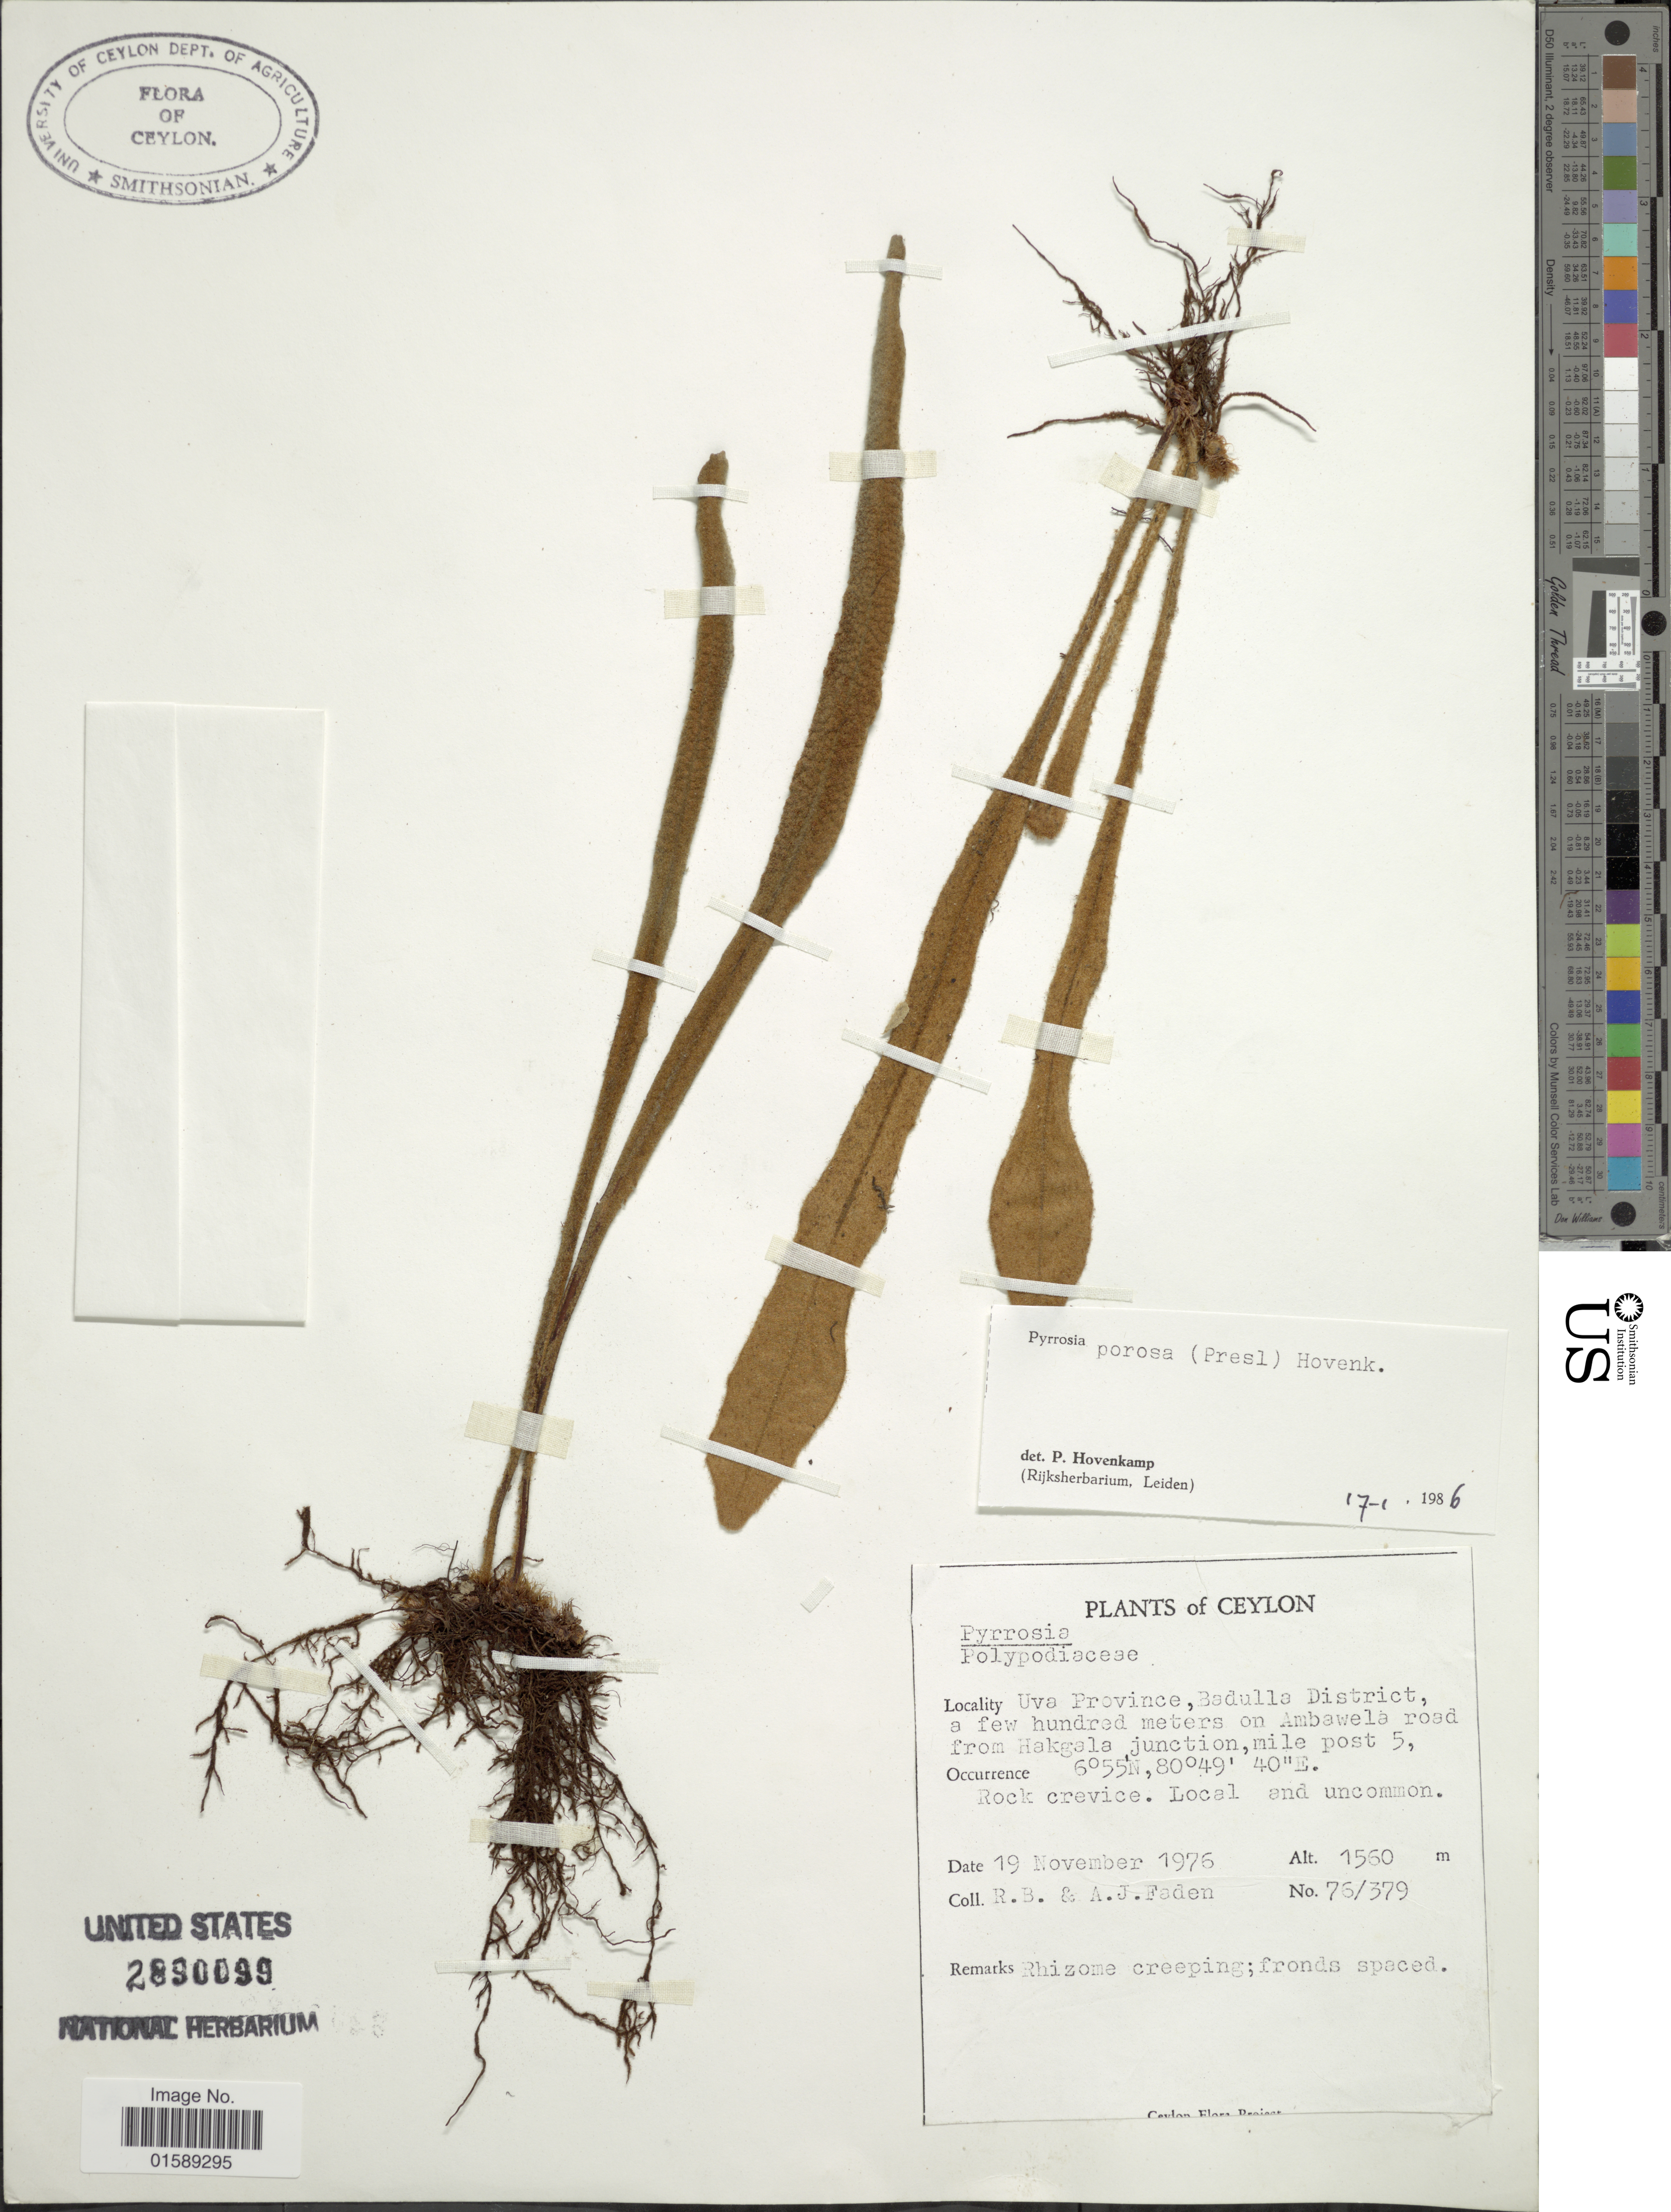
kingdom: Plantae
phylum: Tracheophyta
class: Polypodiopsida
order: Polypodiales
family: Polypodiaceae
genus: Pyrrosia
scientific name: Pyrrosia porosa var. porosa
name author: (C. Presl) Hovenkamp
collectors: R. B. Faden & A. J. Faden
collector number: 76/379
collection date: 1976-11-19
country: Sri Lanka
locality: Ceylon, Uva Province, Badulla District, a few hundred meters on Ambawela road from Hakgala junction, mile post 5.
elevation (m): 1560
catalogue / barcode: US 2890099